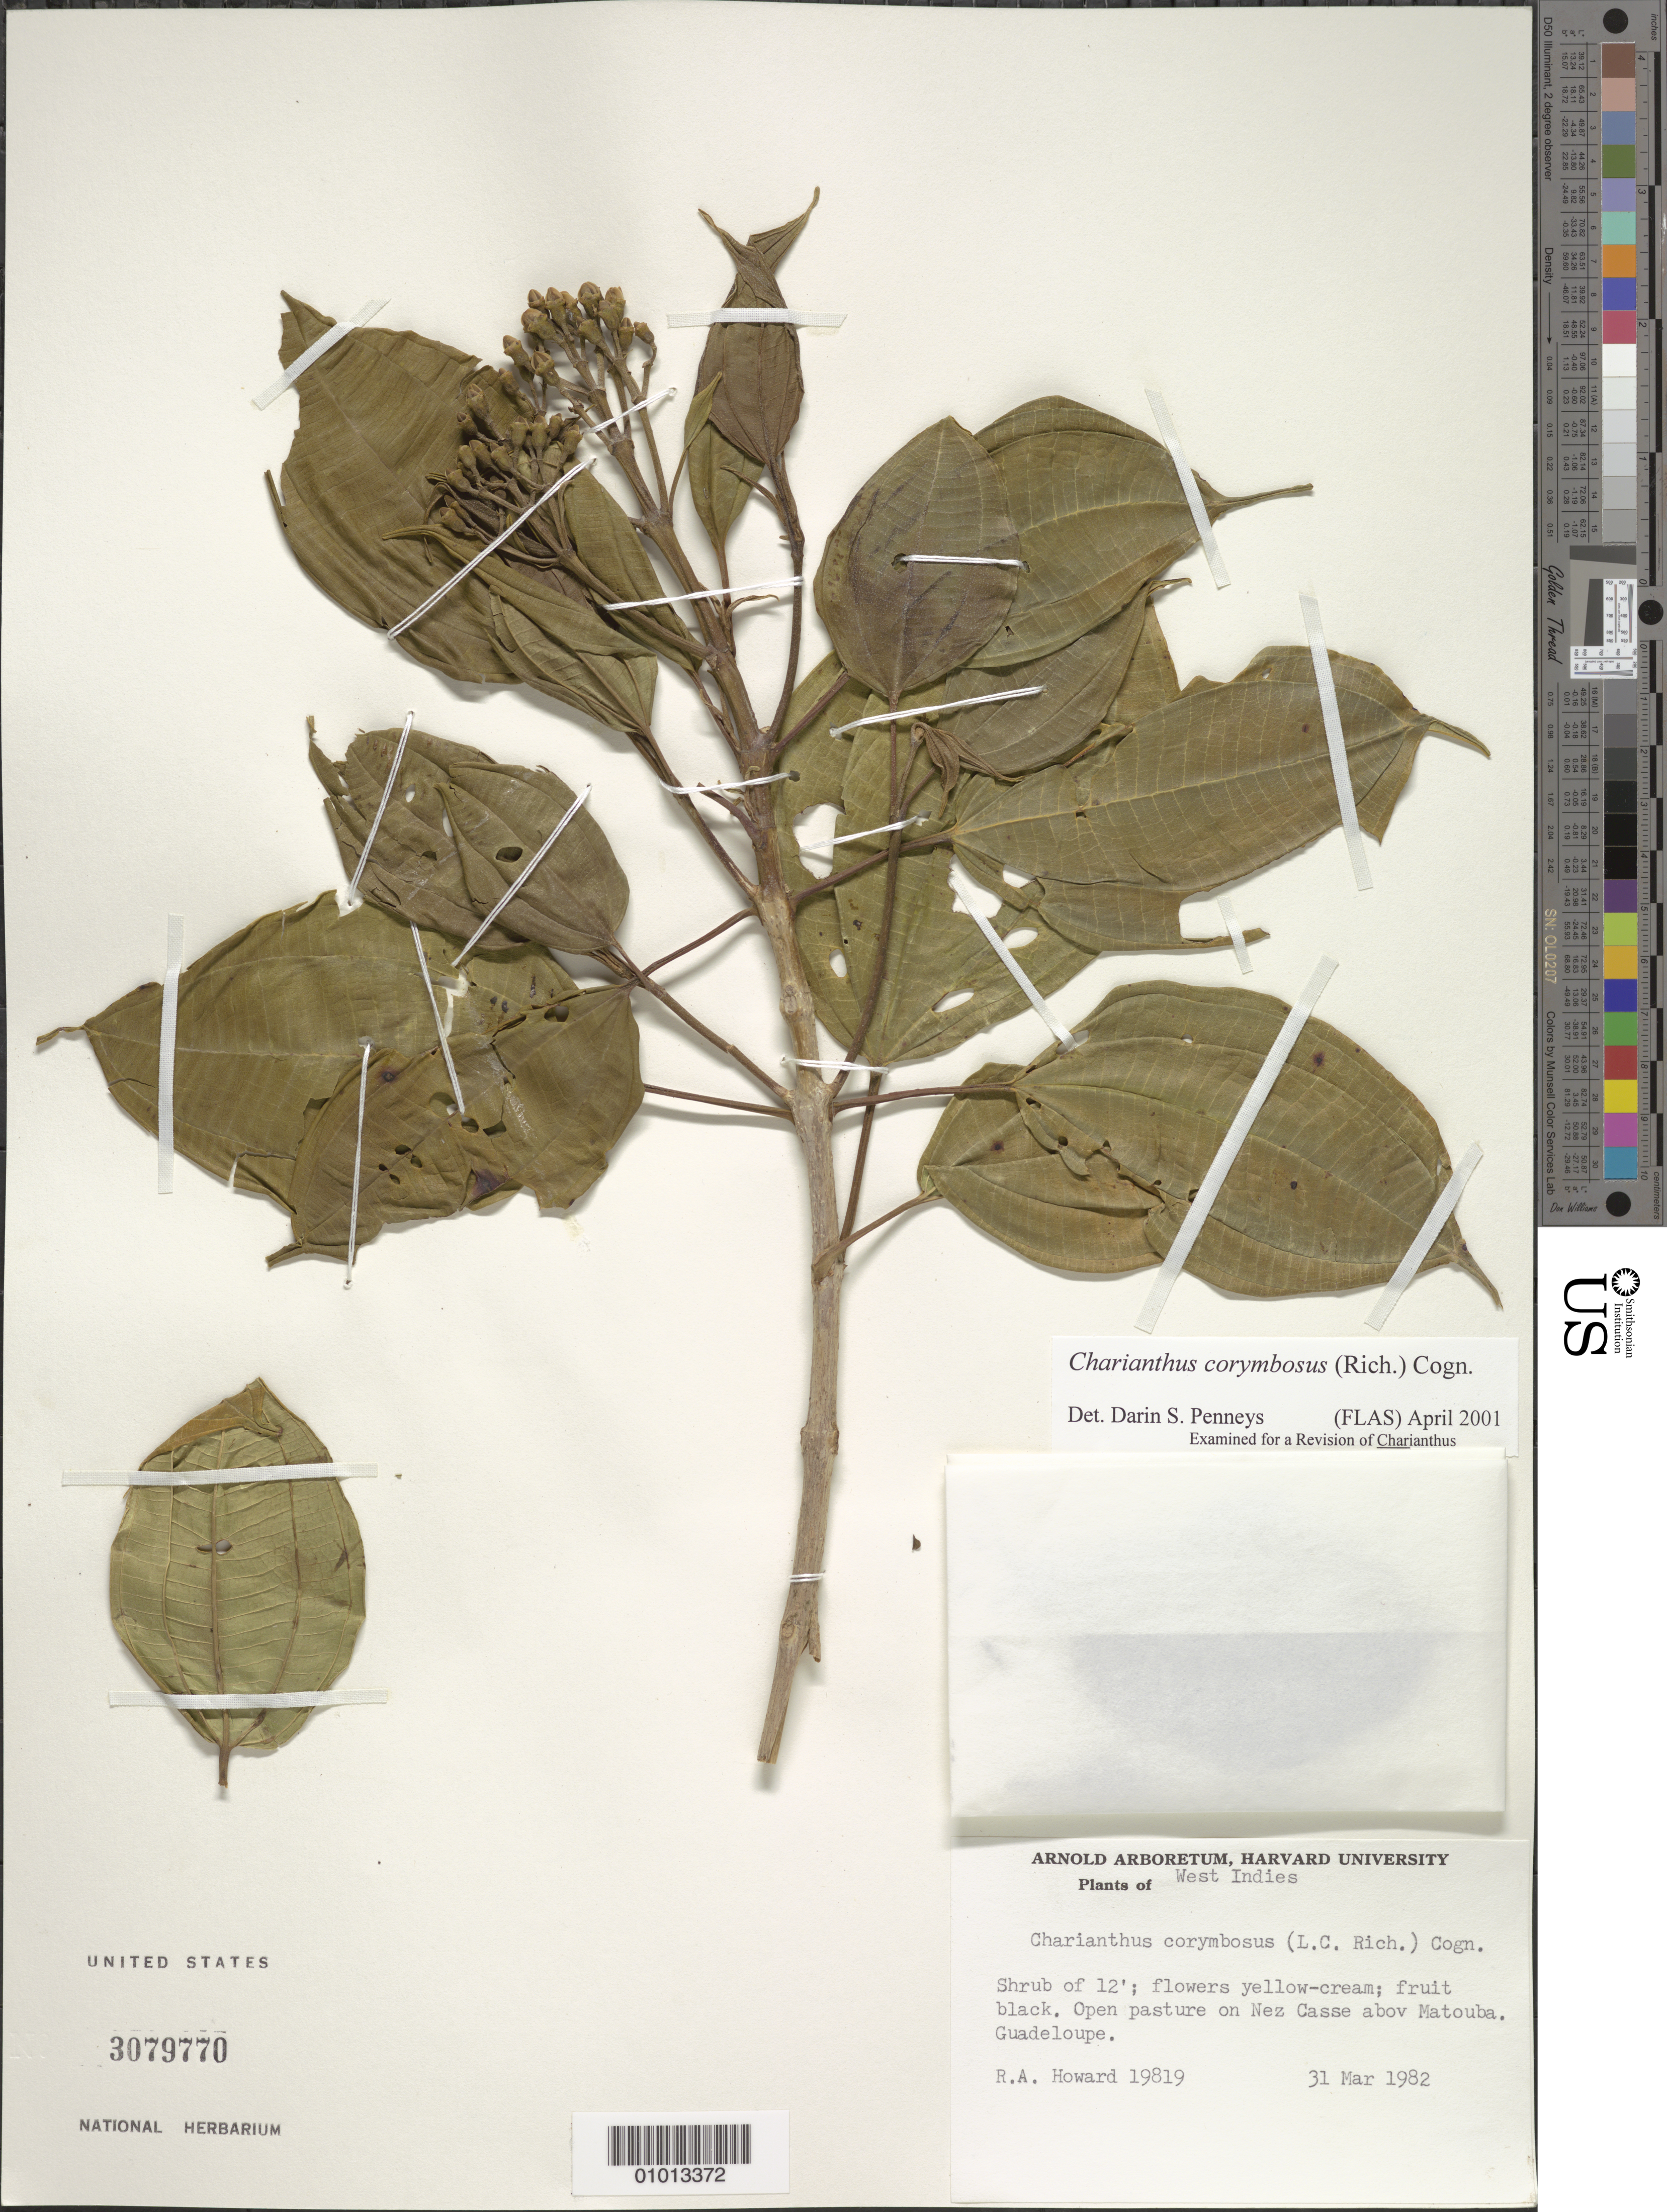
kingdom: Plantae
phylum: Tracheophyta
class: Magnoliopsida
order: Myrtales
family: Melastomataceae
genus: Charianthus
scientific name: Charianthus corymbosus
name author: (Rich.) Cogn.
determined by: Penneys, D. S.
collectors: R. A. Howard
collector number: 19819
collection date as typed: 31 Mar 1982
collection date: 1982-03-31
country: Guadeloupe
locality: Nez Casse above Matouba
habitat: Open pasture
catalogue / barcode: US 3079770